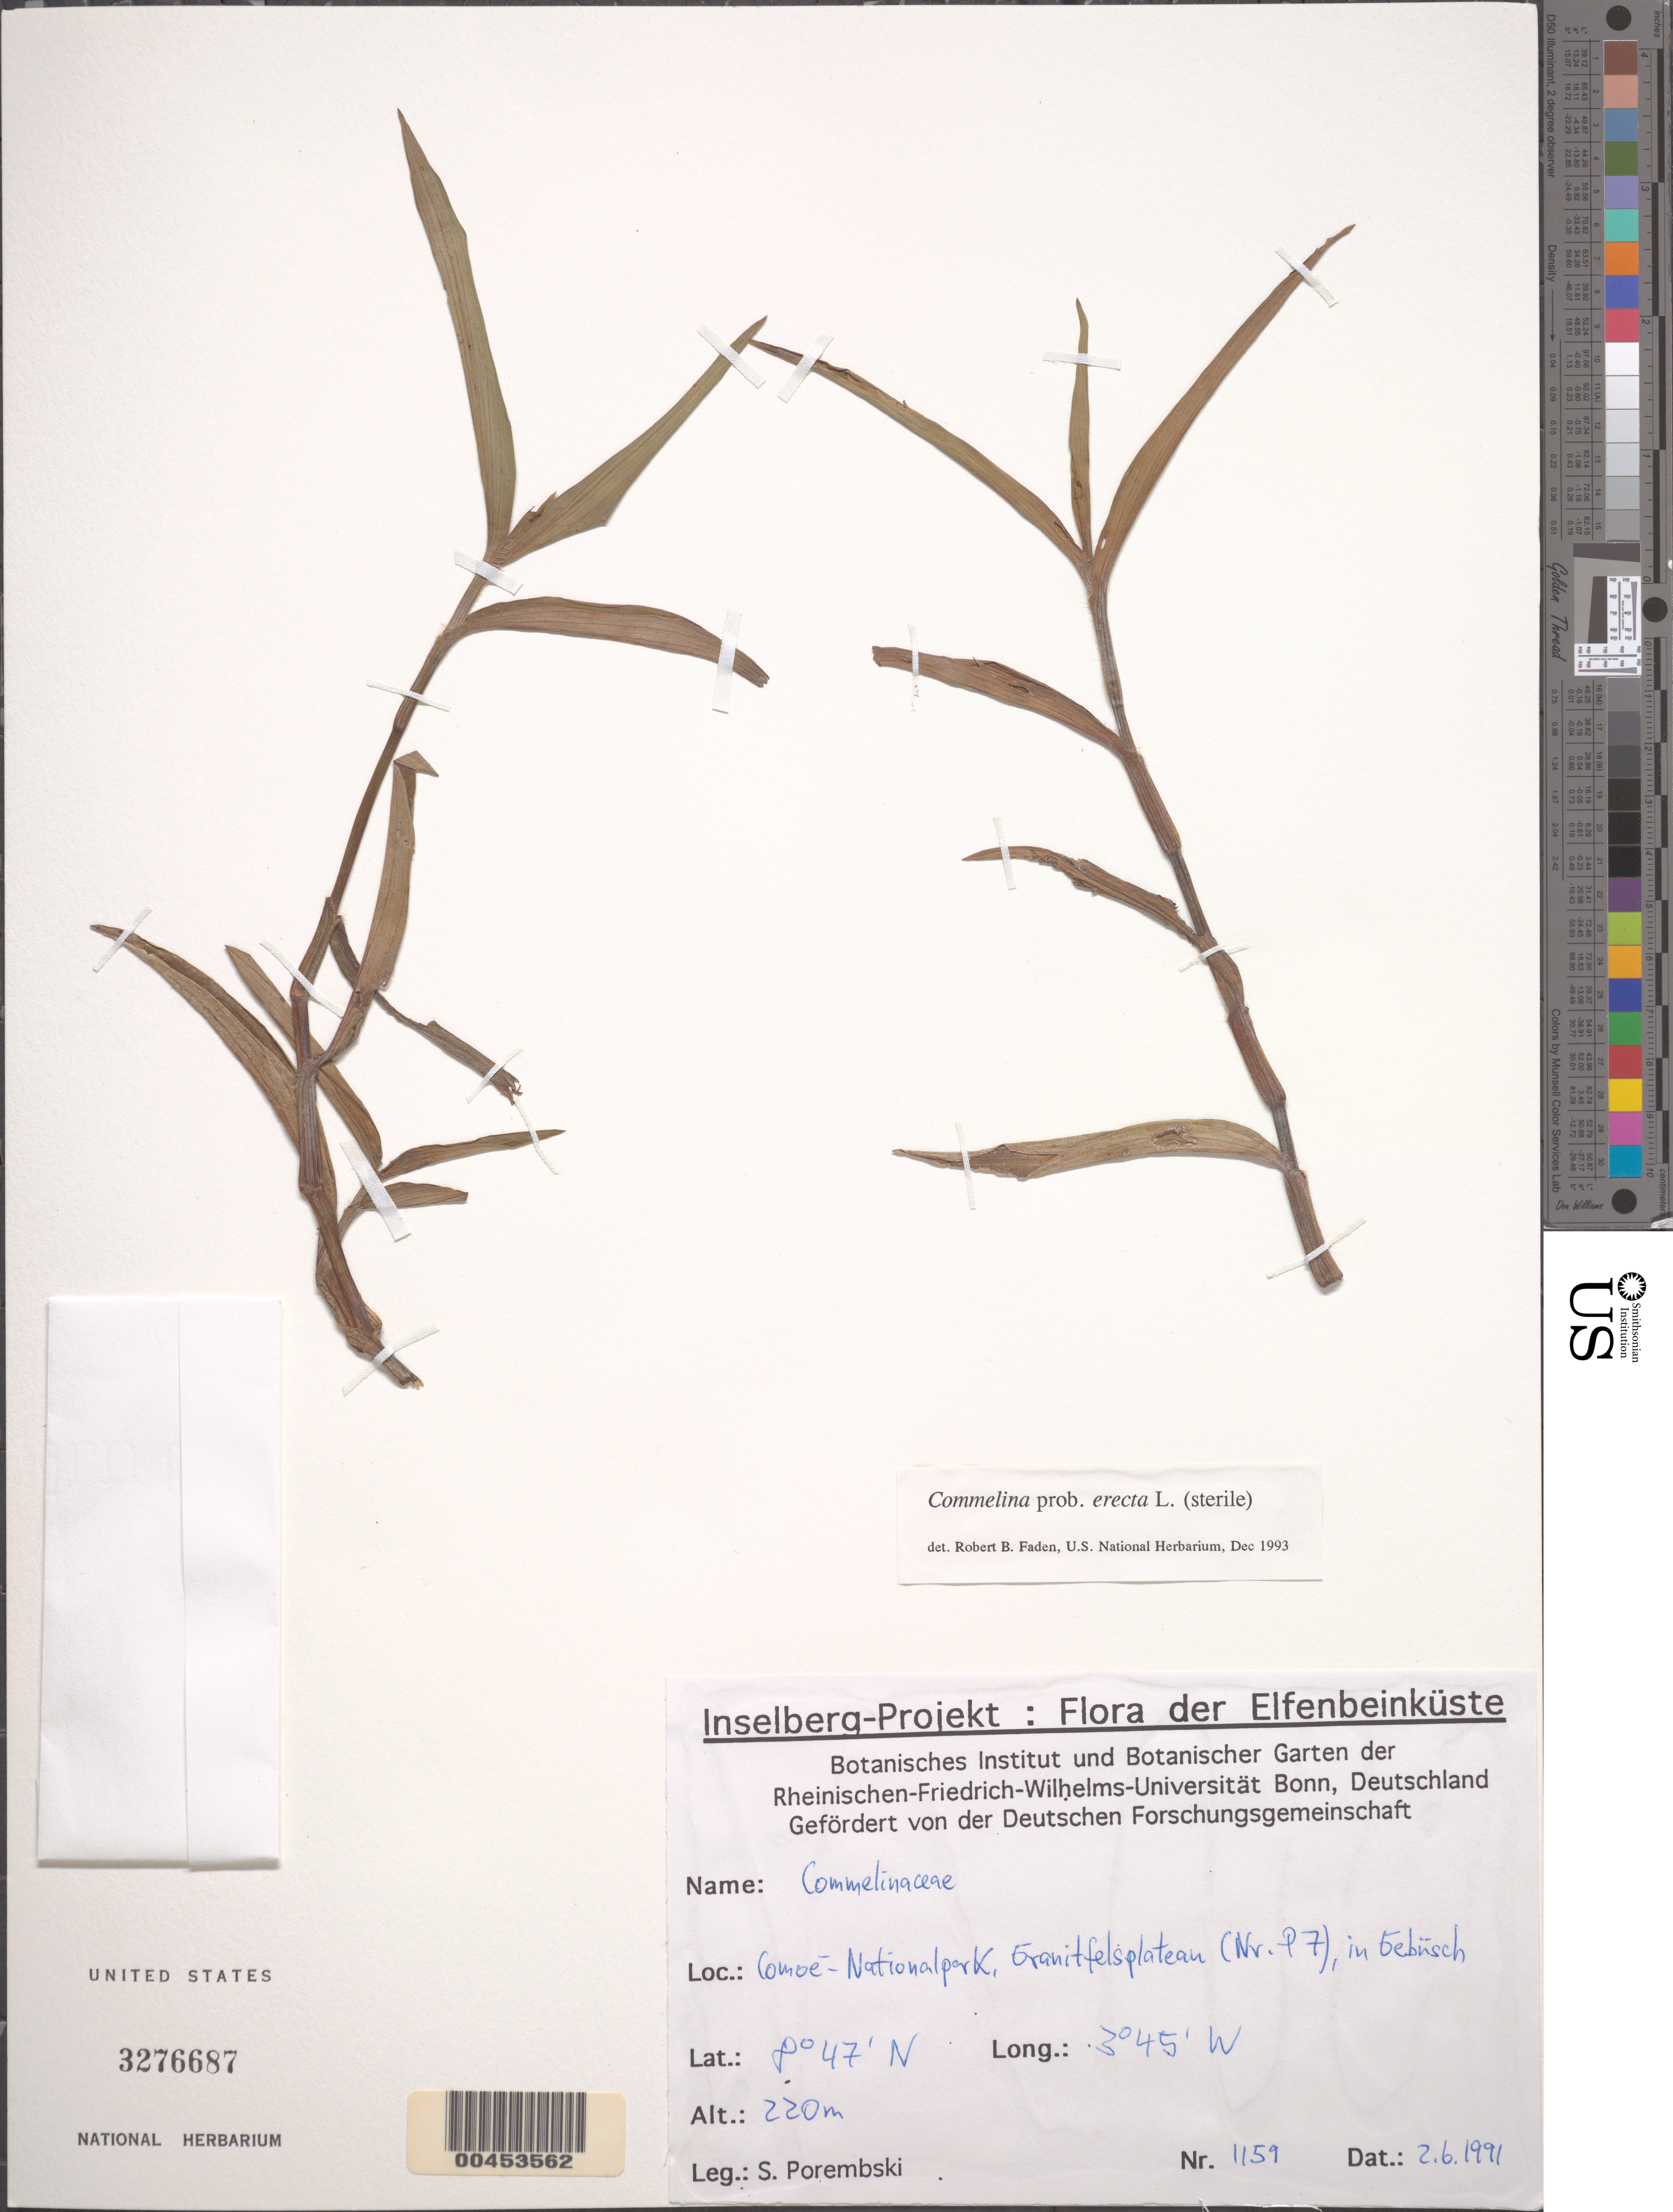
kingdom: Plantae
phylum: Tracheophyta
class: Liliopsida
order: Commelinales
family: Commelinaceae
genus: Commelina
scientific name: Commelina erecta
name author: L.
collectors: S. Porembski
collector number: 1159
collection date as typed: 02 Jun 1991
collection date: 1991-06-02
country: Ivory Coast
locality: Comoe National Park, (nr. p7)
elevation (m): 220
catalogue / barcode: US 3276687